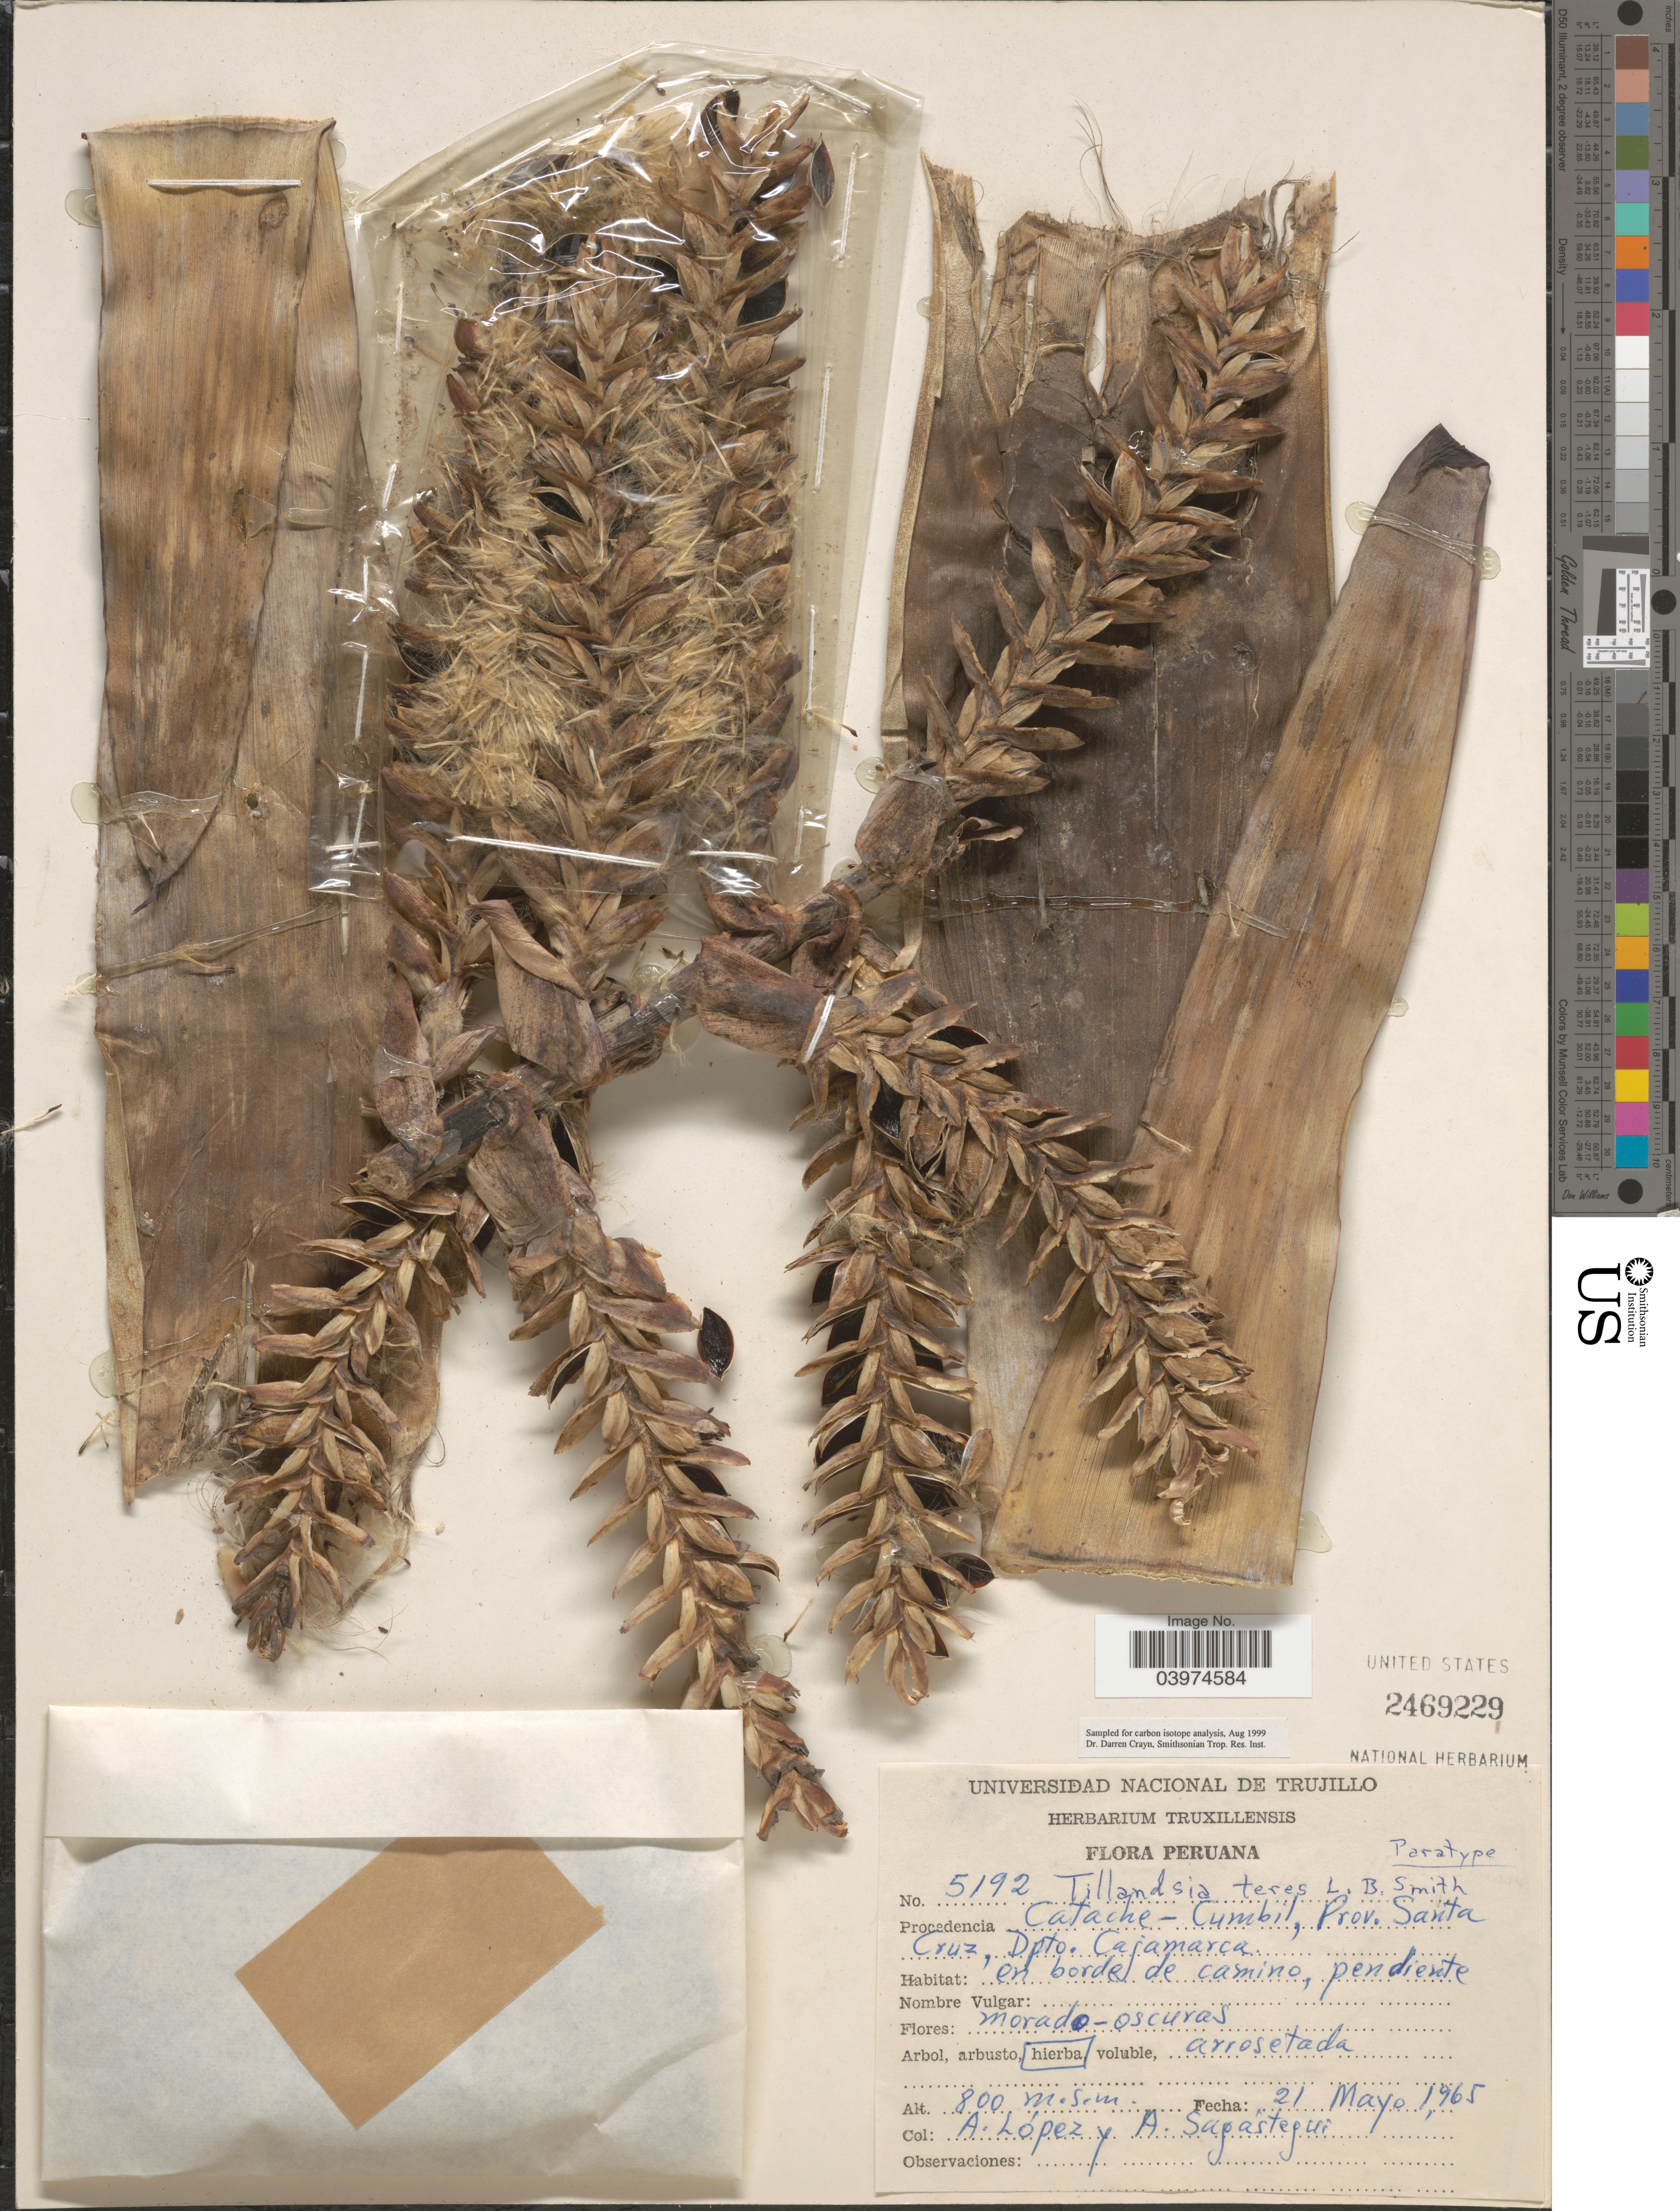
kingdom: Plantae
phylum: Tracheophyta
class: Liliopsida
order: Poales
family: Bromeliaceae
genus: Tillandsia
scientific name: Tillandsia teres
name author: L.B. Sm.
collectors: A. López & A. Sagastegui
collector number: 5192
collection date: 1965-05-21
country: Peru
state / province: Cajamarca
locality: Procedencia Catache-Cumbil, Prov. Santa Cruz, Dpto. Cajamarca.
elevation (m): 800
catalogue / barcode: US 2469229